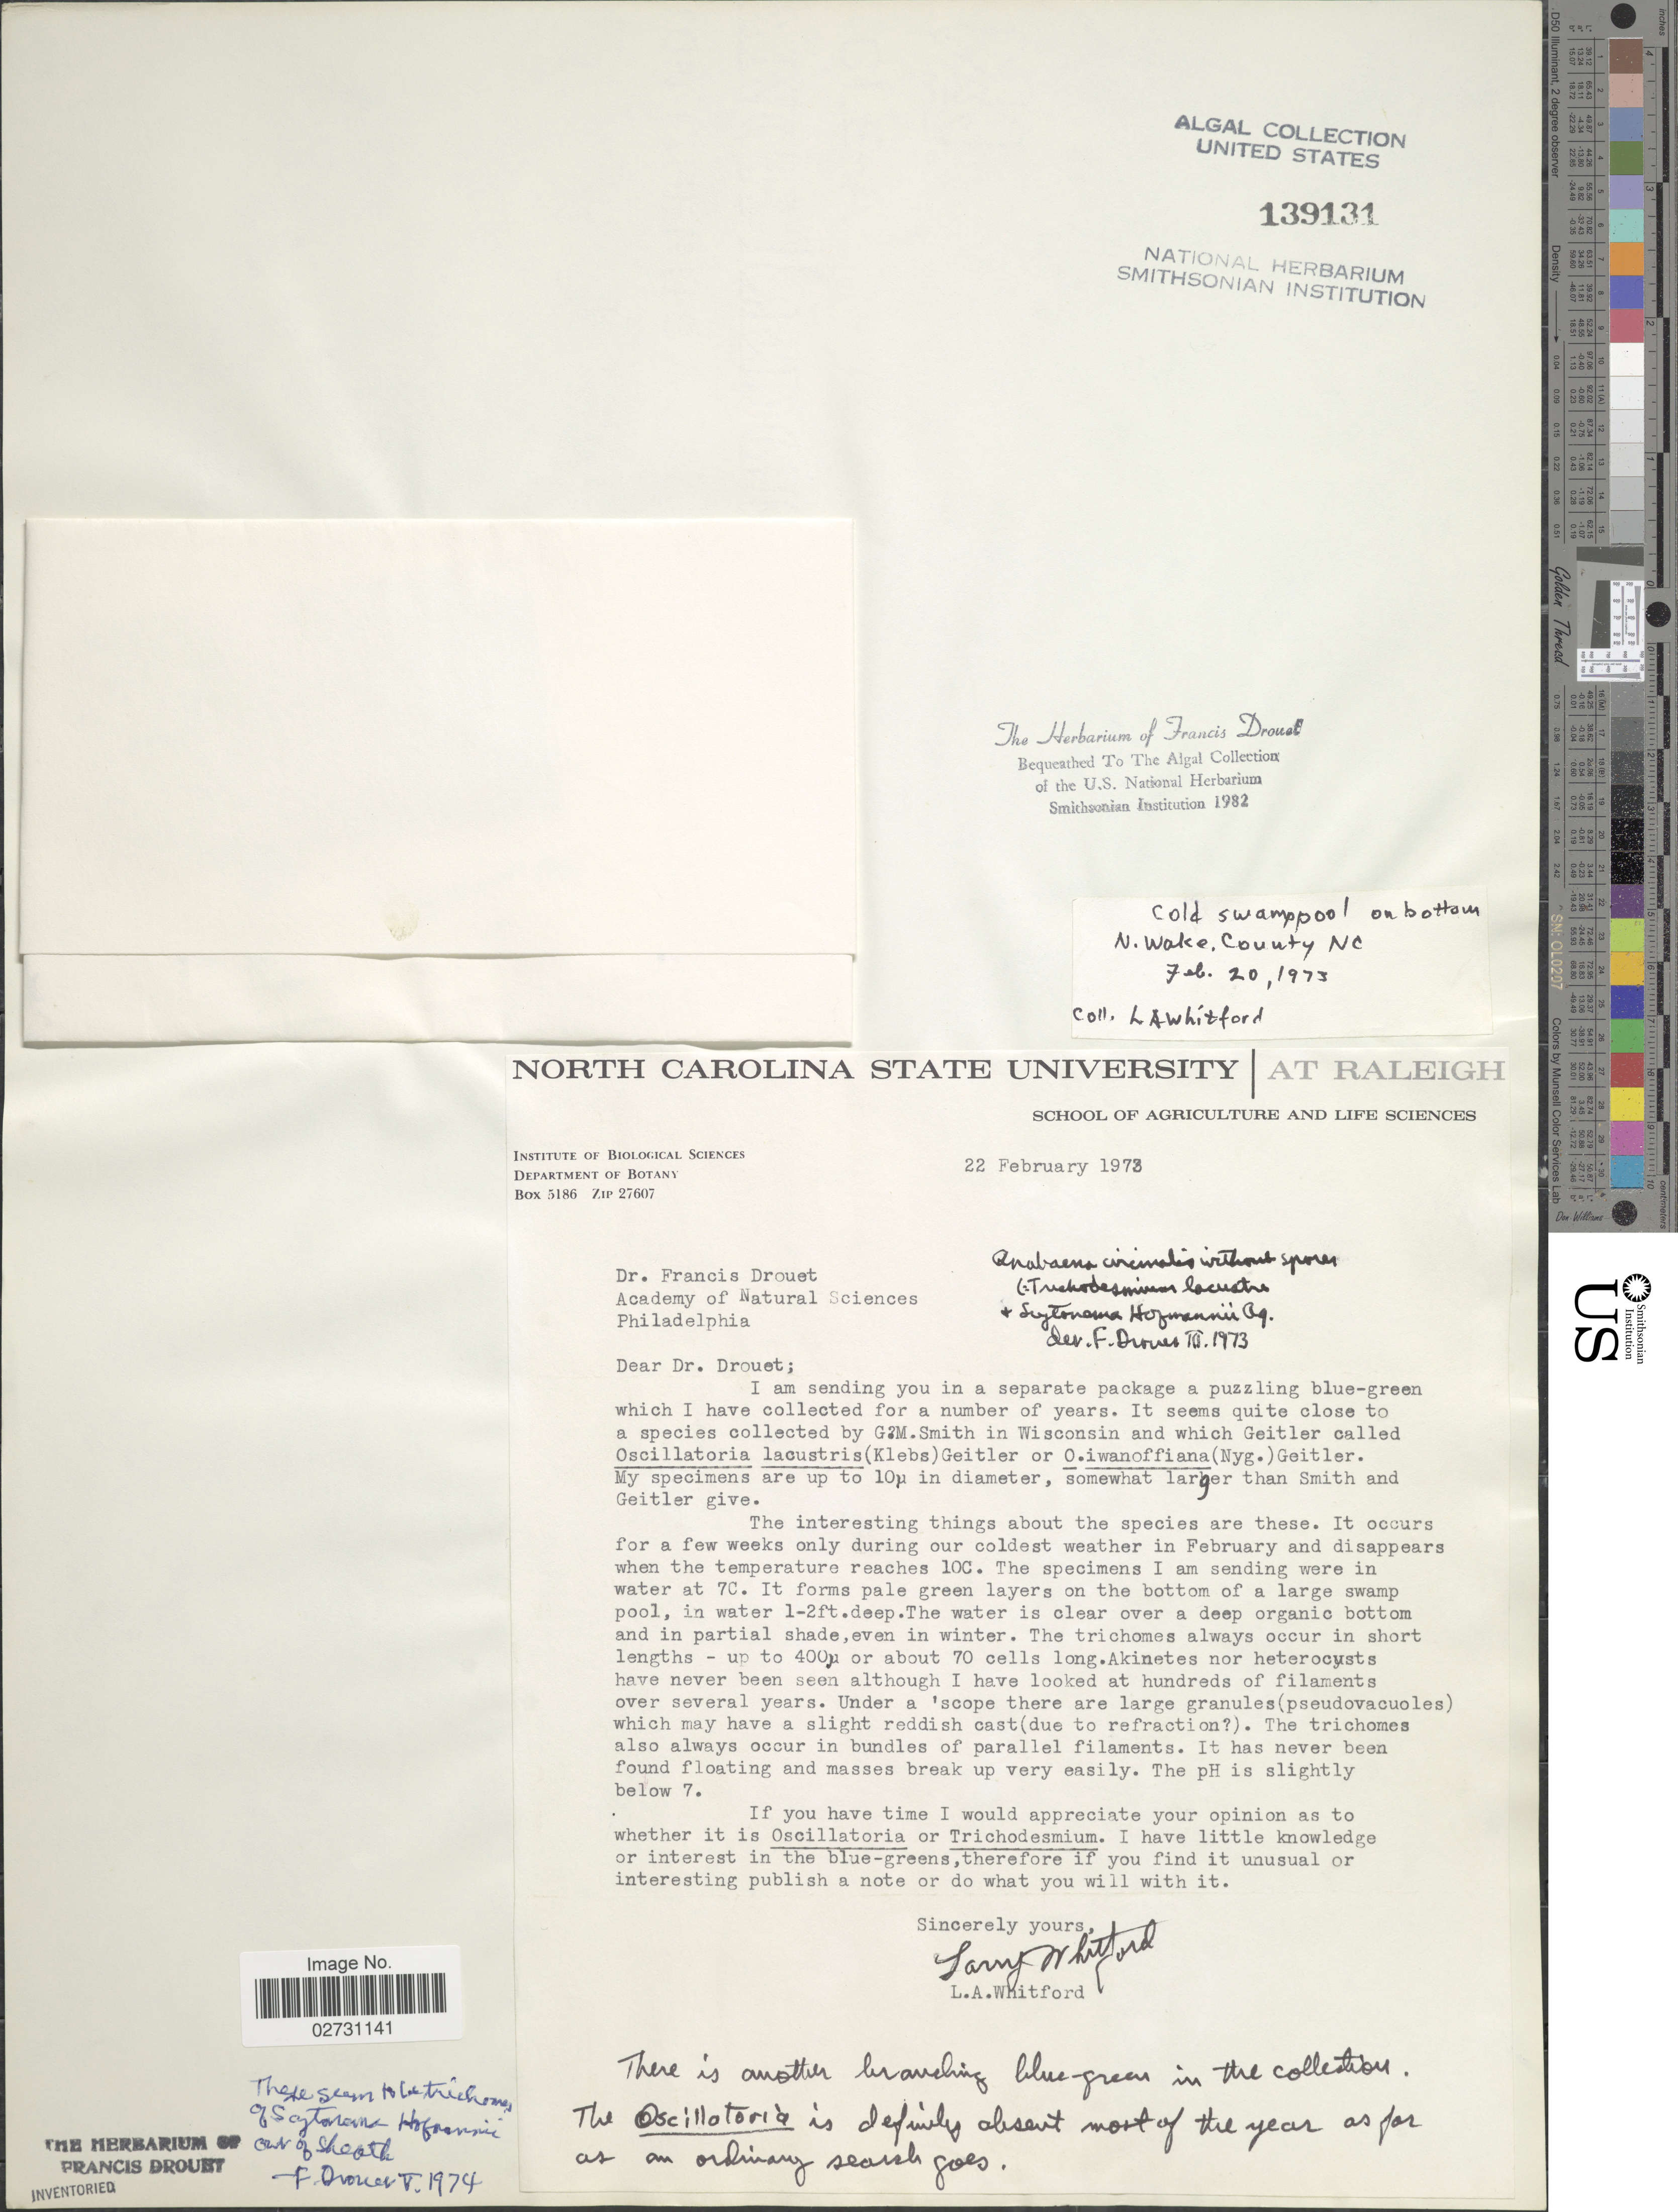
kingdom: Bacteria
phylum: Cyanobacteria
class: Cyanobacteriia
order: Cyanobacteriales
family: Nostocaceae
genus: Anabaena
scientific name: Anabaena sp.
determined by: Drouet, F. E.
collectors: L. Whitford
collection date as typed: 20 Feb 1973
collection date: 1973-02-20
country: United States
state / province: North Carolina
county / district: Wake County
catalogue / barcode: US 139131